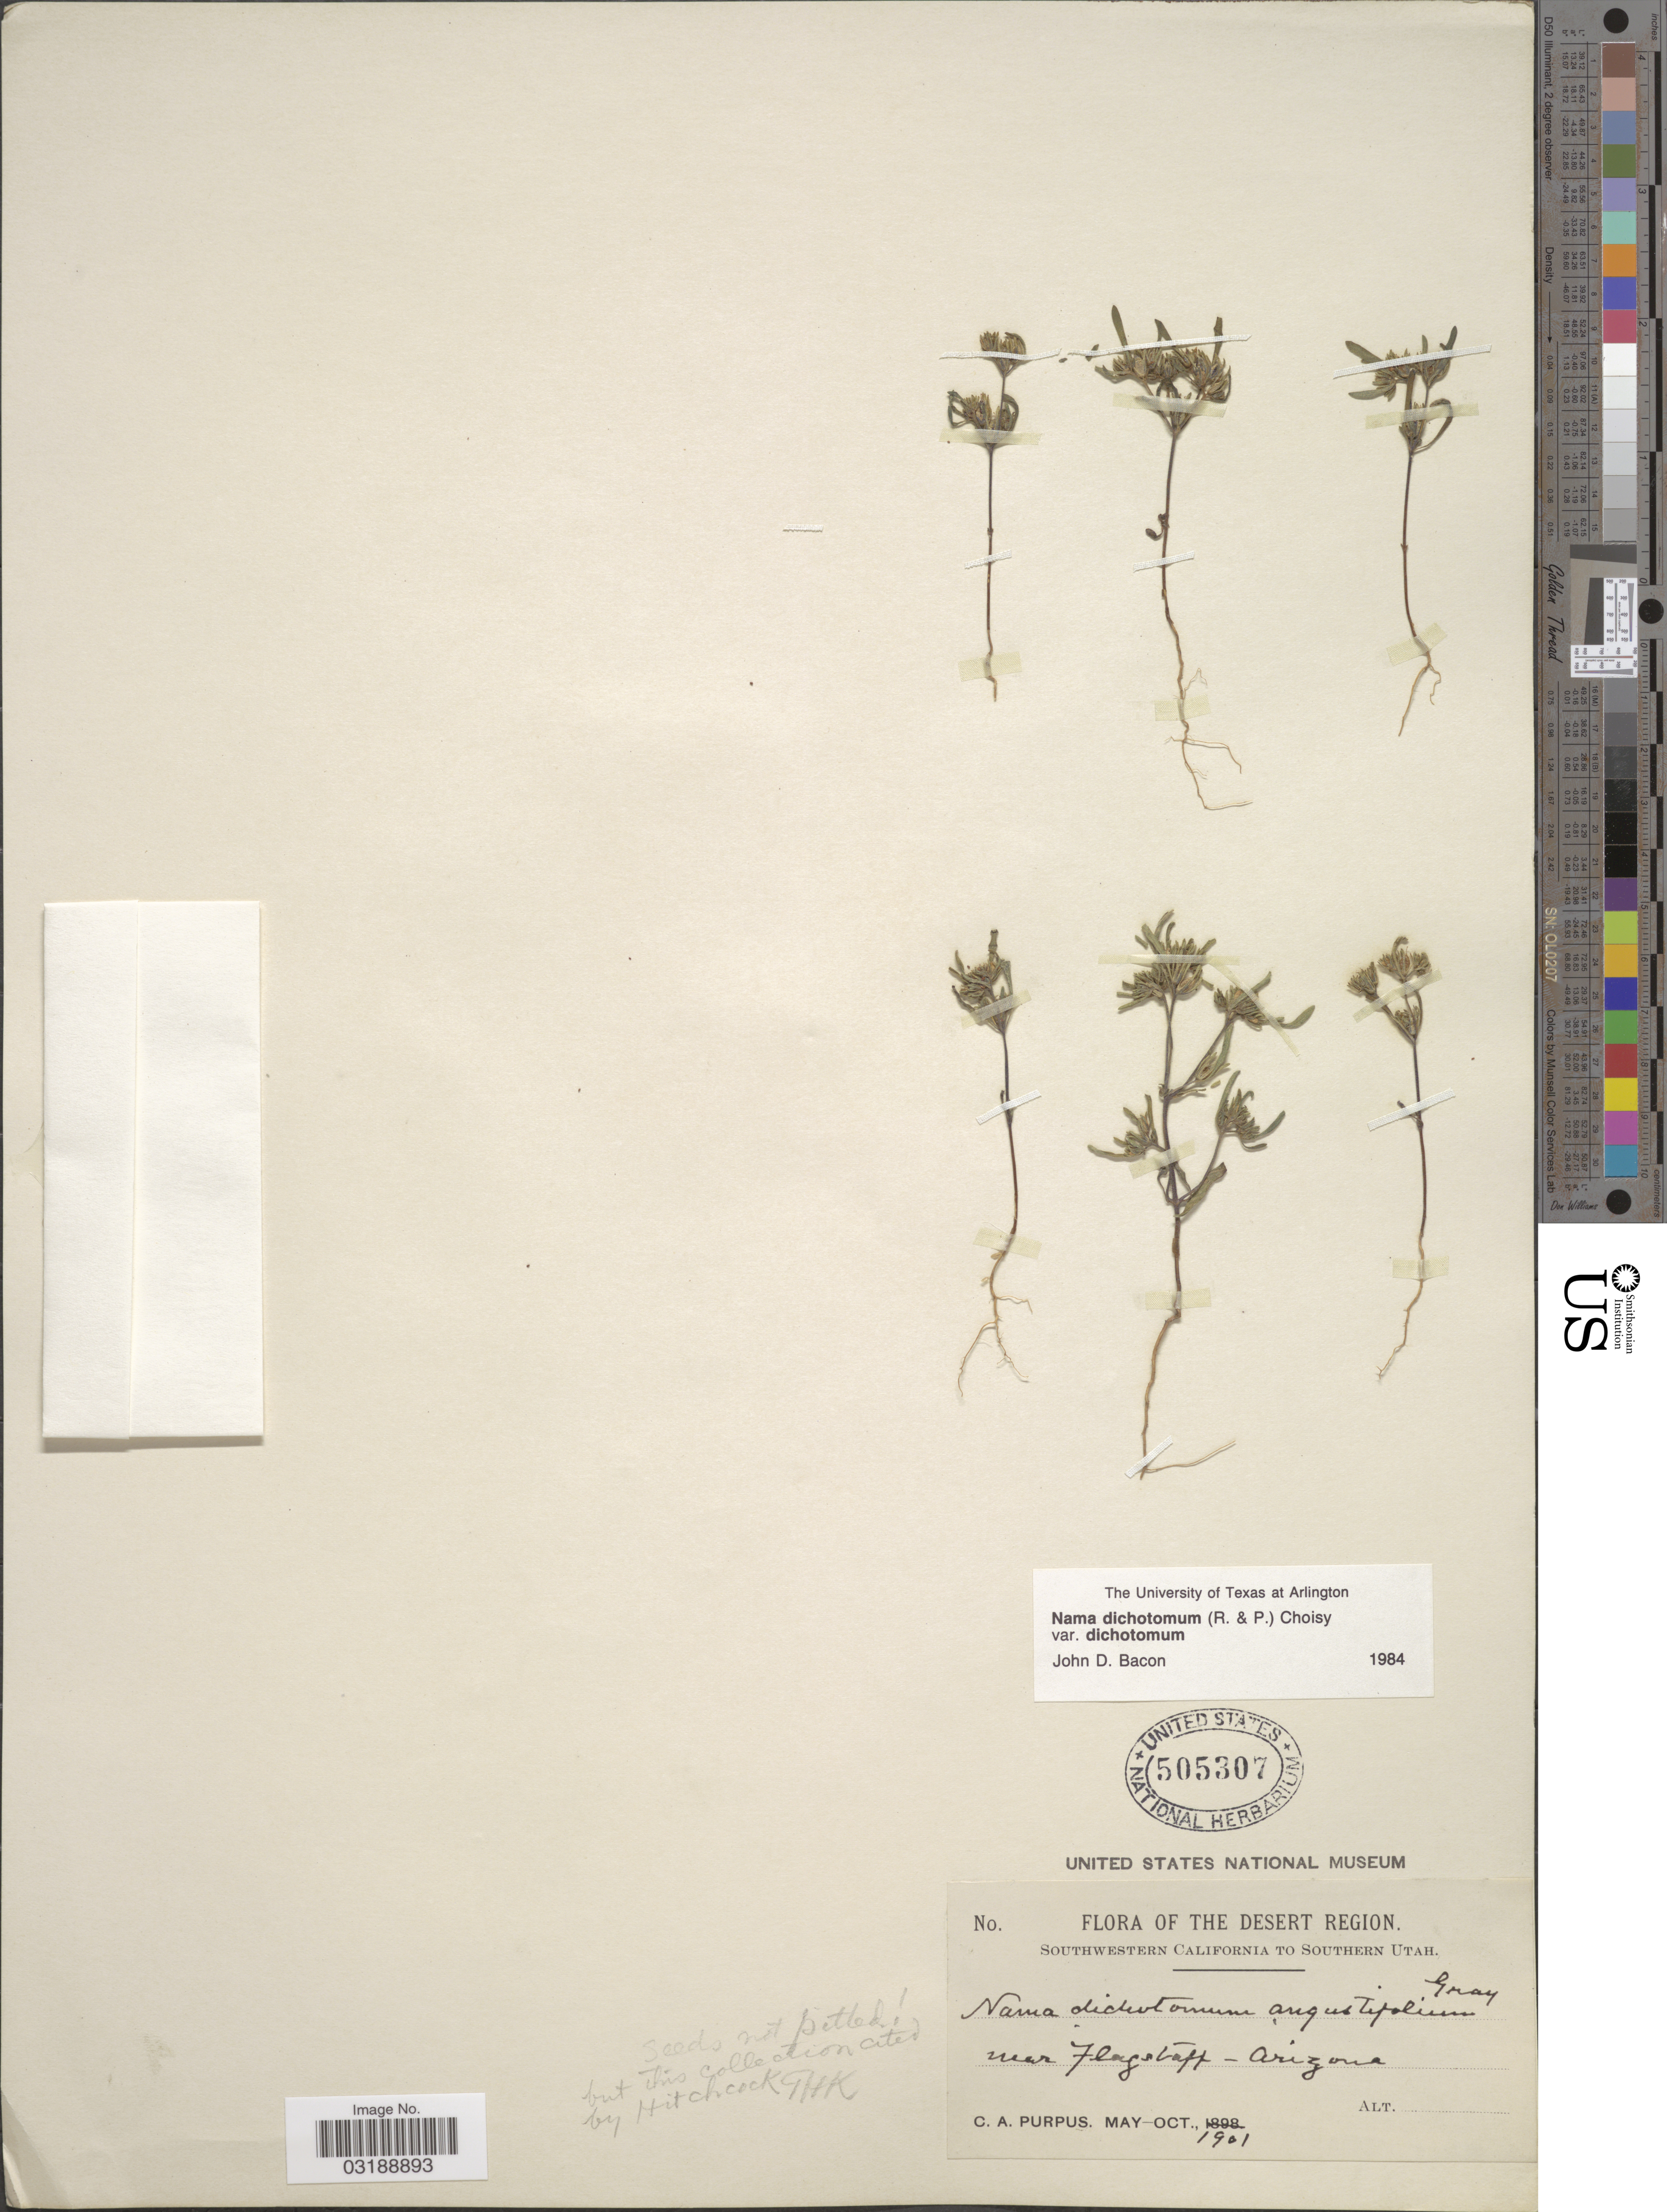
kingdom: Plantae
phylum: Tracheophyta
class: Magnoliopsida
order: Boraginales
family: Namaceae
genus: Nama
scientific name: Nama dichotoma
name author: (Ruiz & Pav.) Choisy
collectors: C. A. Purpus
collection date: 1901-05/1901-10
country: United States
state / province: Arizona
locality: The Desert Region, near Flagstaff.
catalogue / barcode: US 505307